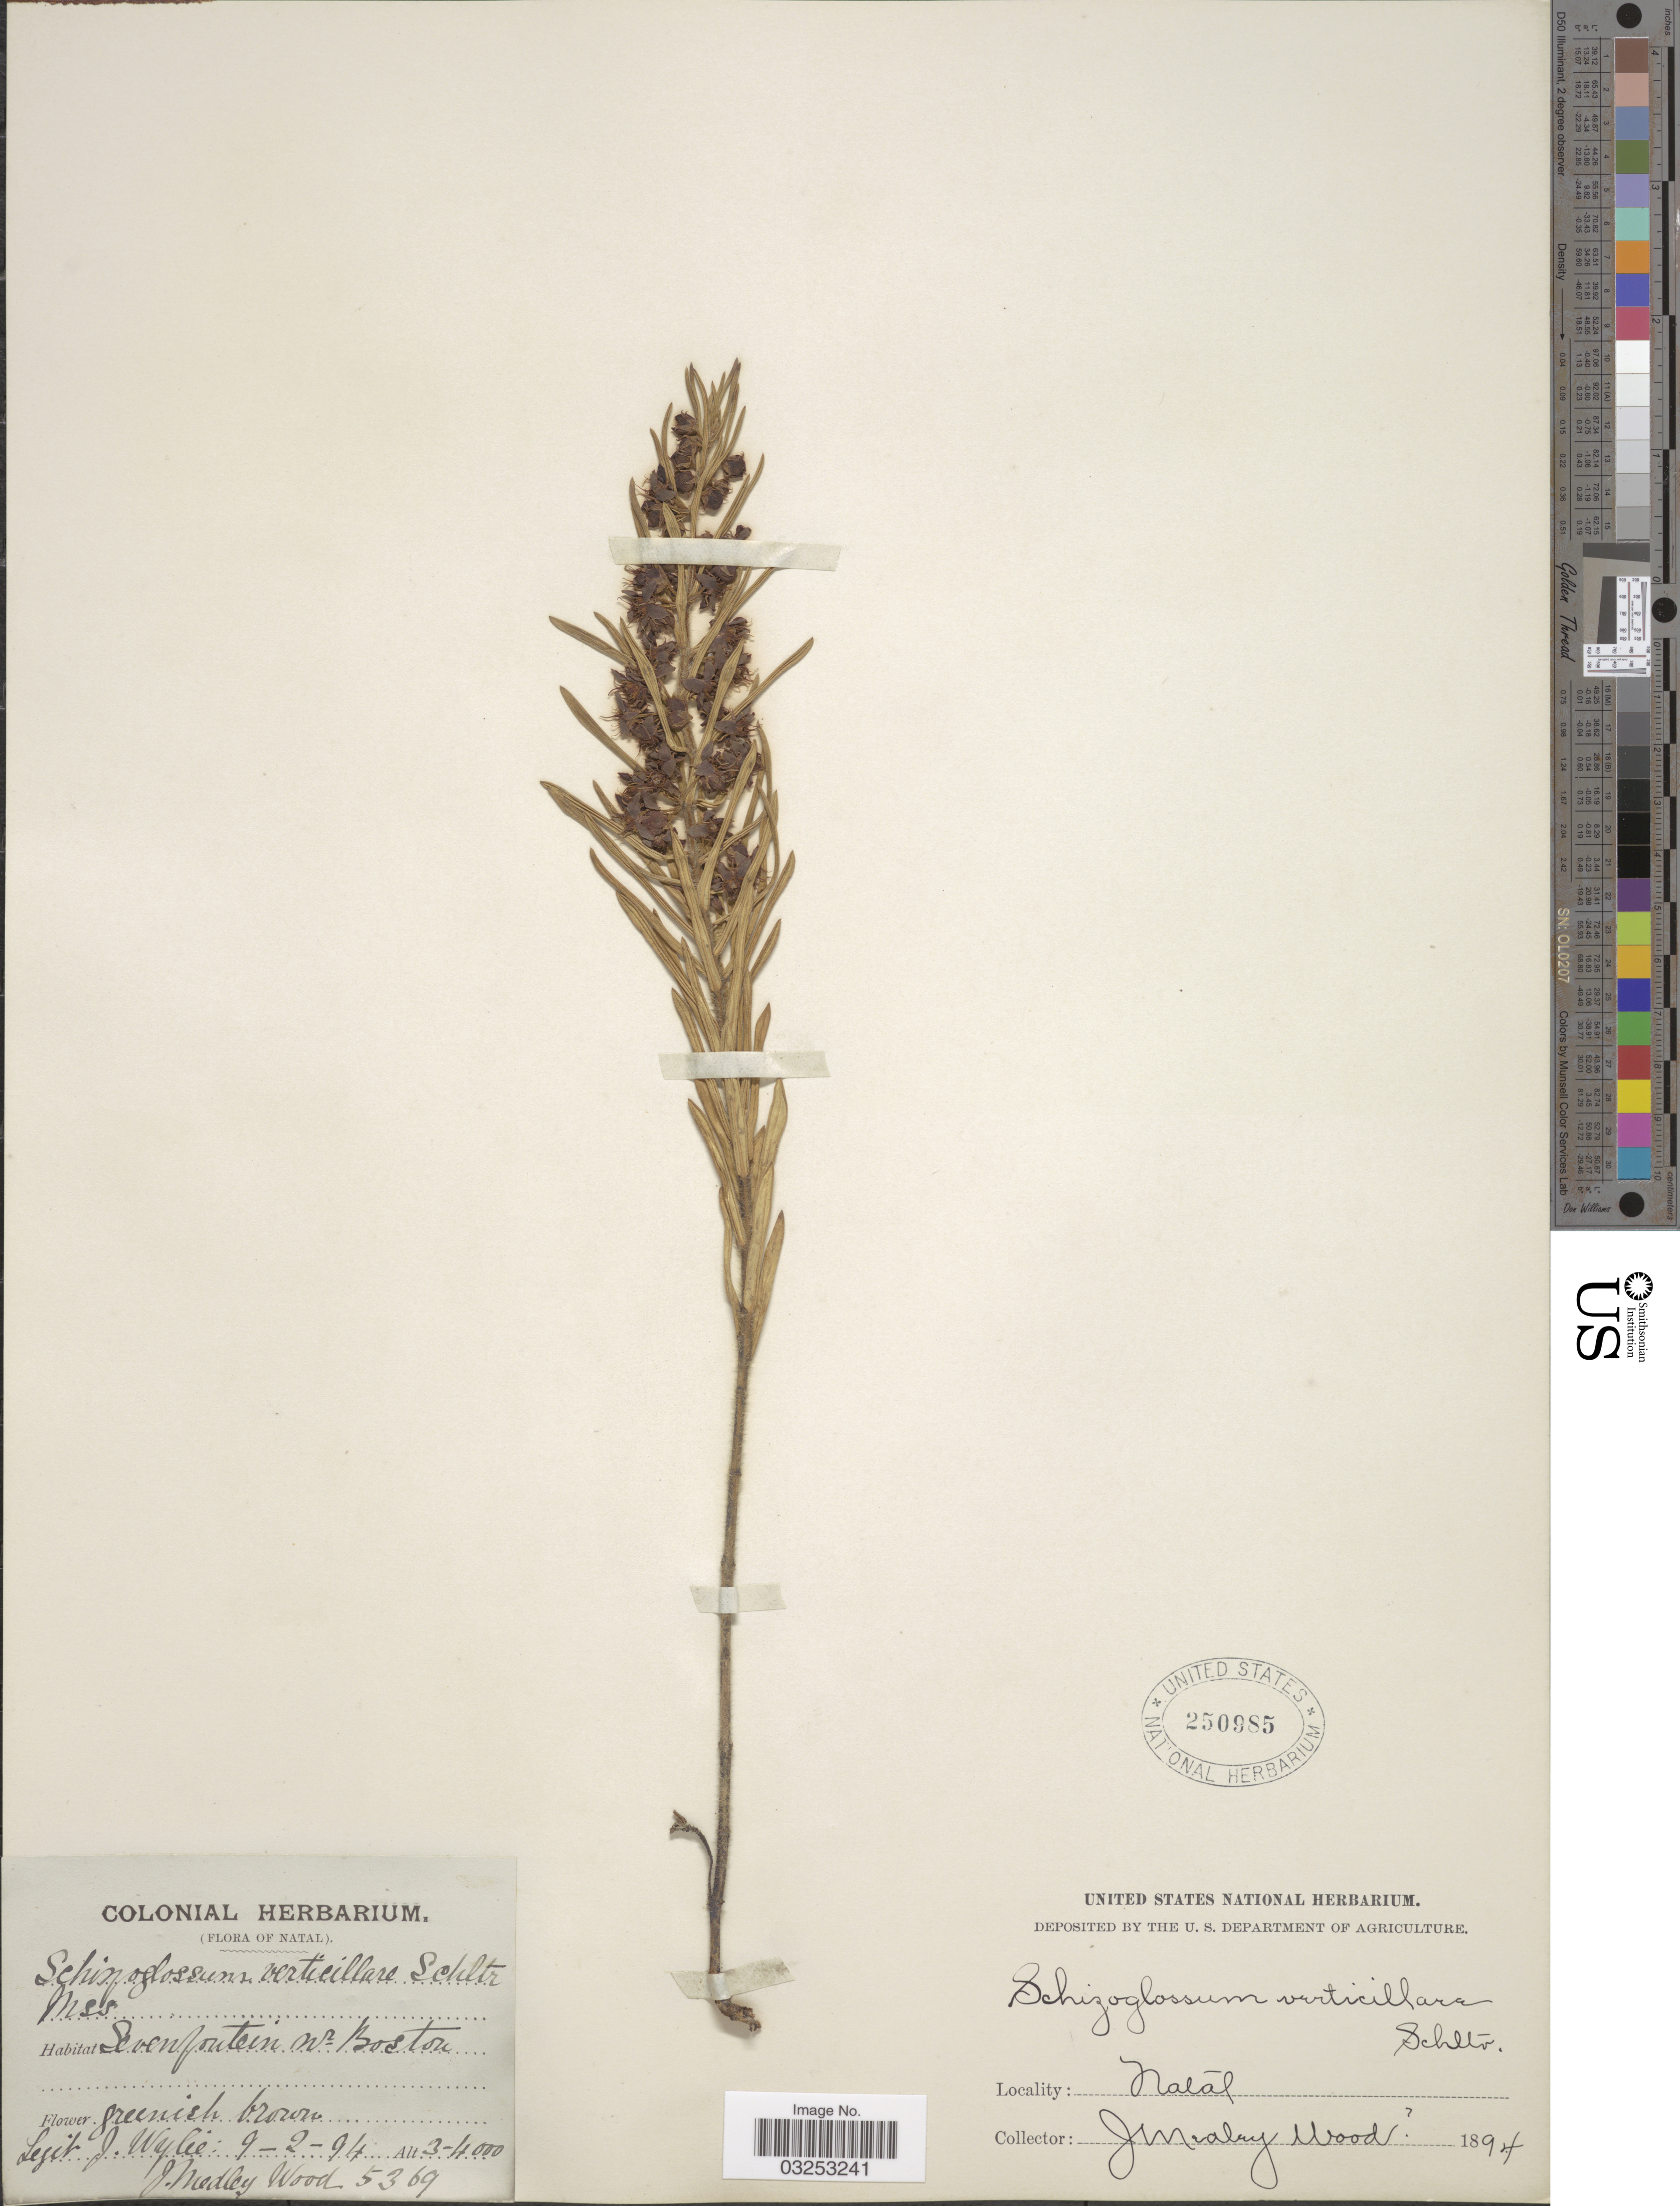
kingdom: Plantae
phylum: Tracheophyta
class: Magnoliopsida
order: Gentianales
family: Apocynaceae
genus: Schizoglossum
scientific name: Schizoglossum verticillare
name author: Schltr.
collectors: J. Medley Wood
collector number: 5369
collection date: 1894-02-09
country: South Africa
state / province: KwaZulu-Natal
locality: Natal. Zevenfontein nr Boston.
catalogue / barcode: US 250985